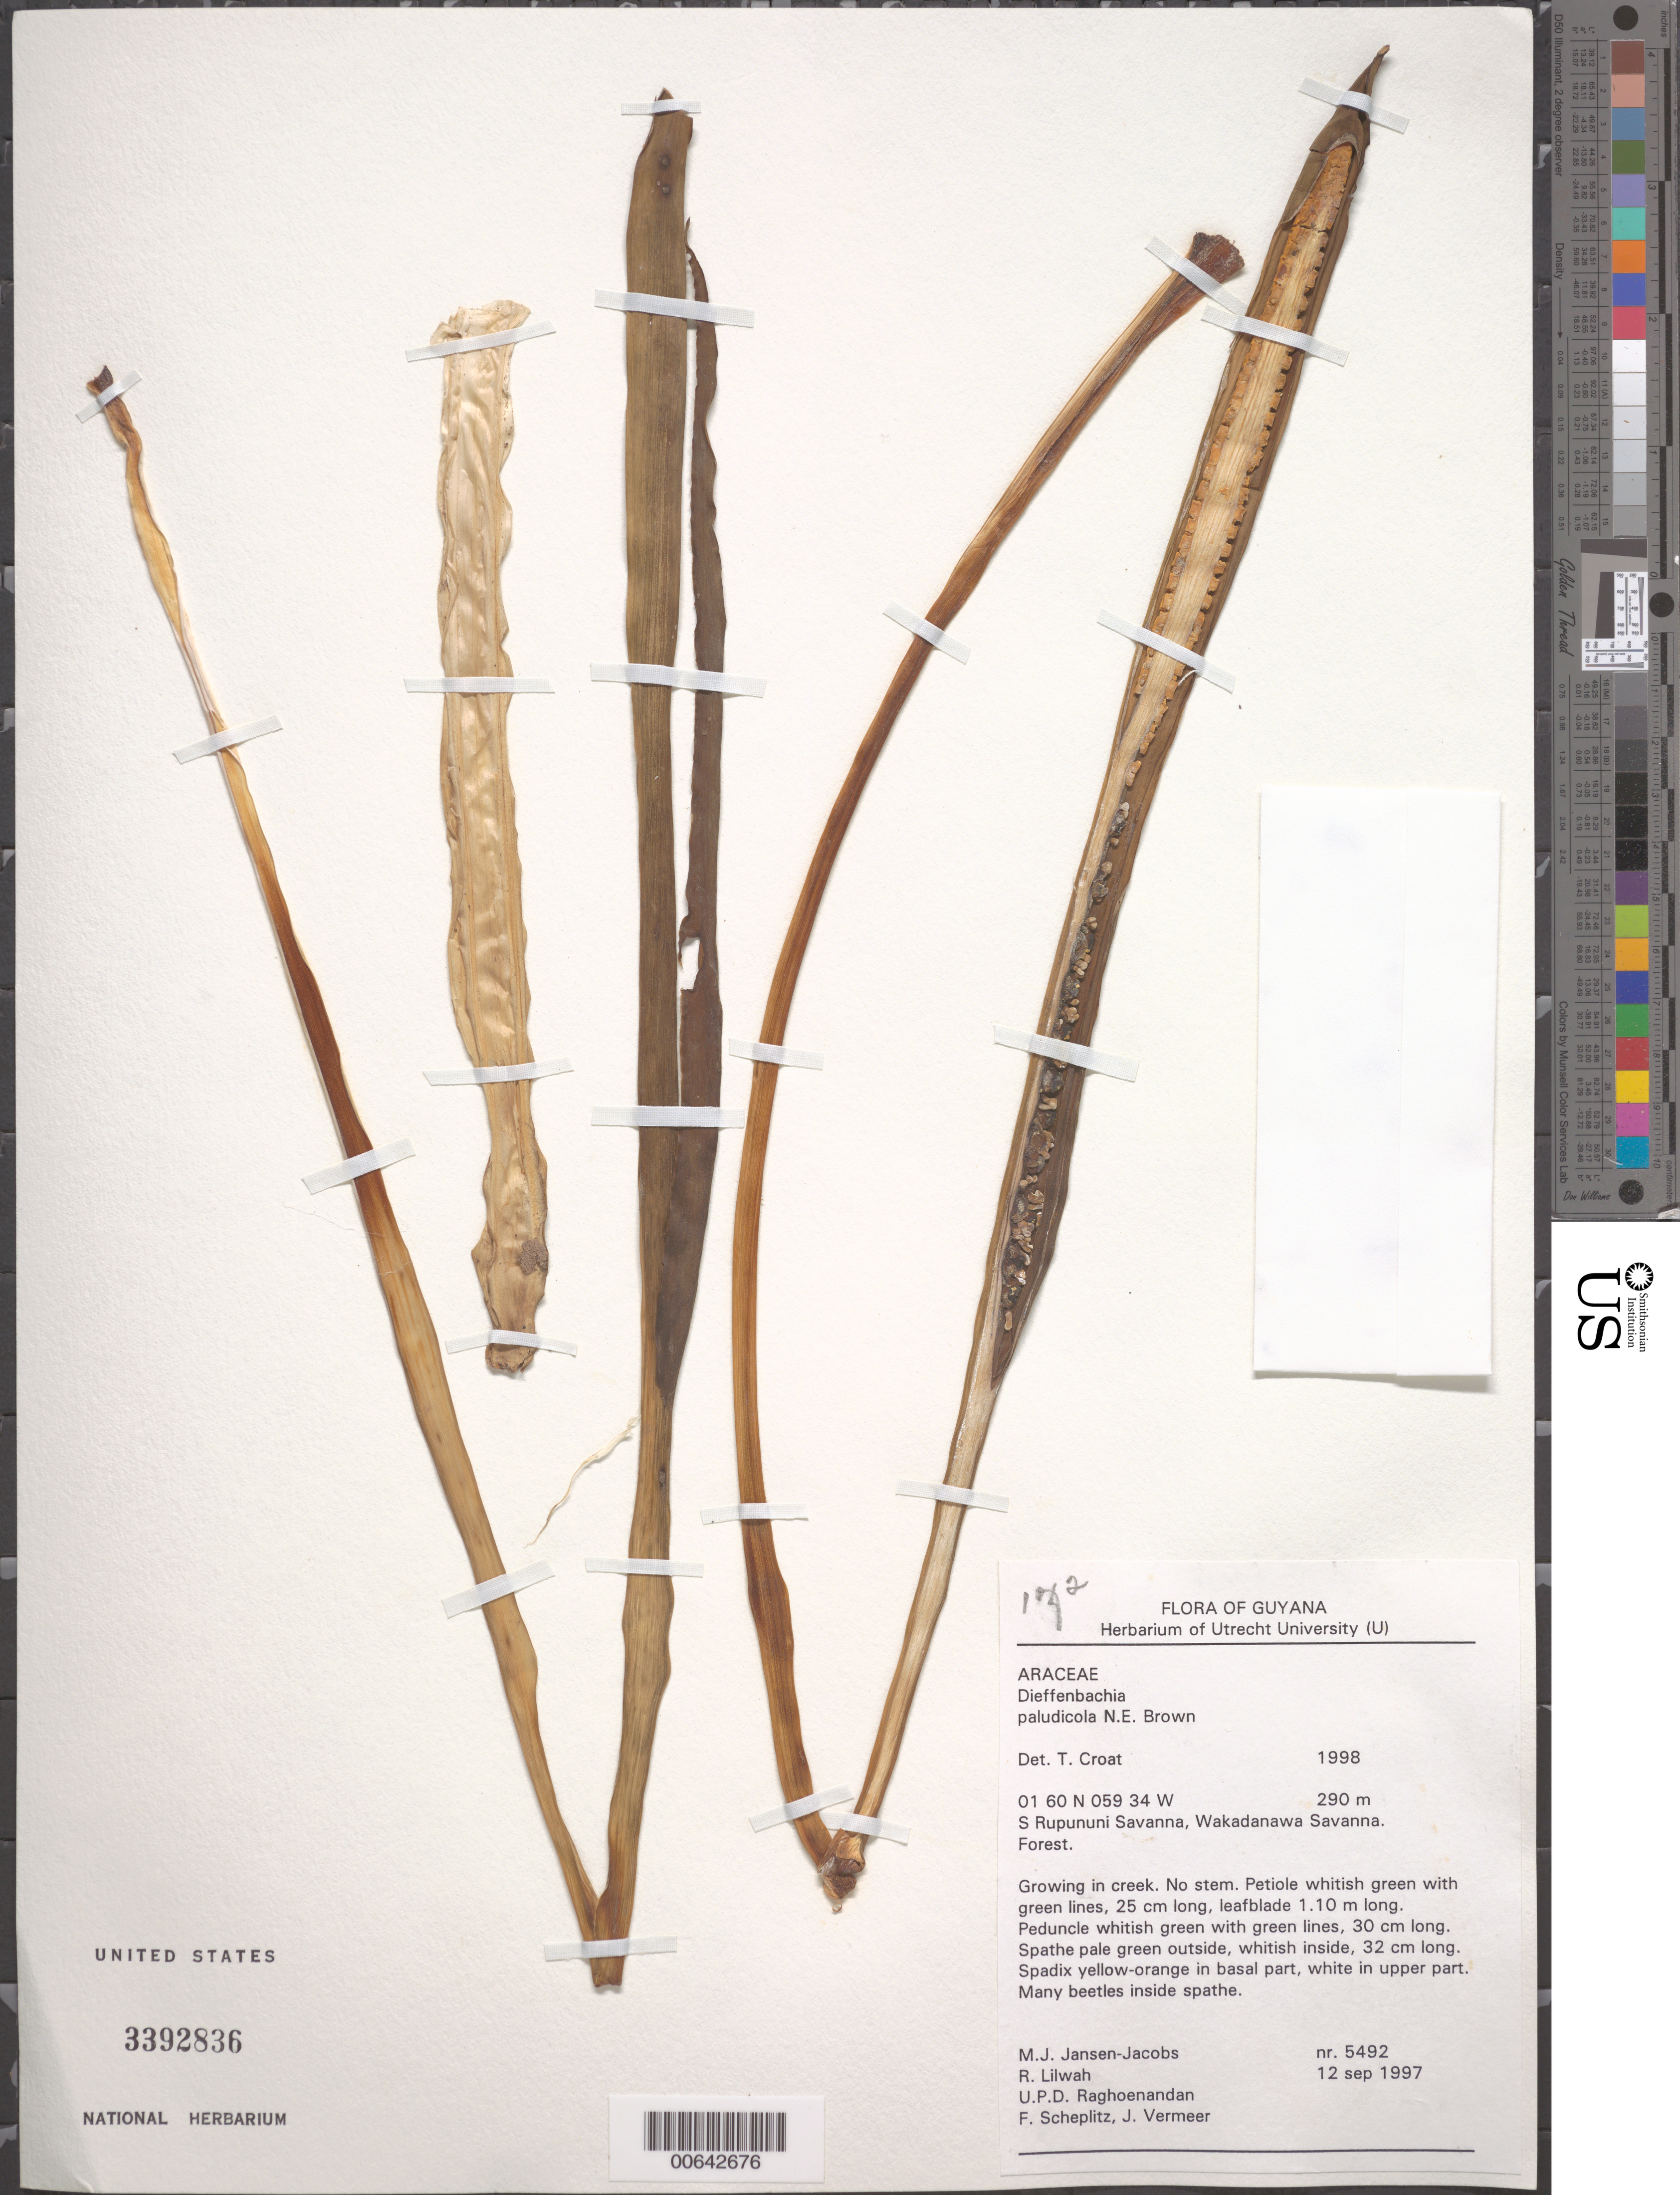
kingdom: Plantae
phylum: Tracheophyta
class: Liliopsida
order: Alismatales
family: Araceae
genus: Dieffenbachia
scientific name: Dieffenbachia paludicola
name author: N.E. Br. ex Gleason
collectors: M. J. Jansen-Jacobs, R. Lilwah, U. Raghoenandan, F. Scheplitz & J. Vermeer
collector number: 5492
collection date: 1997-09-12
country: Guyana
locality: S Rupununi Savanna, Wakadanawa Savanna.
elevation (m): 290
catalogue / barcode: US 3392836